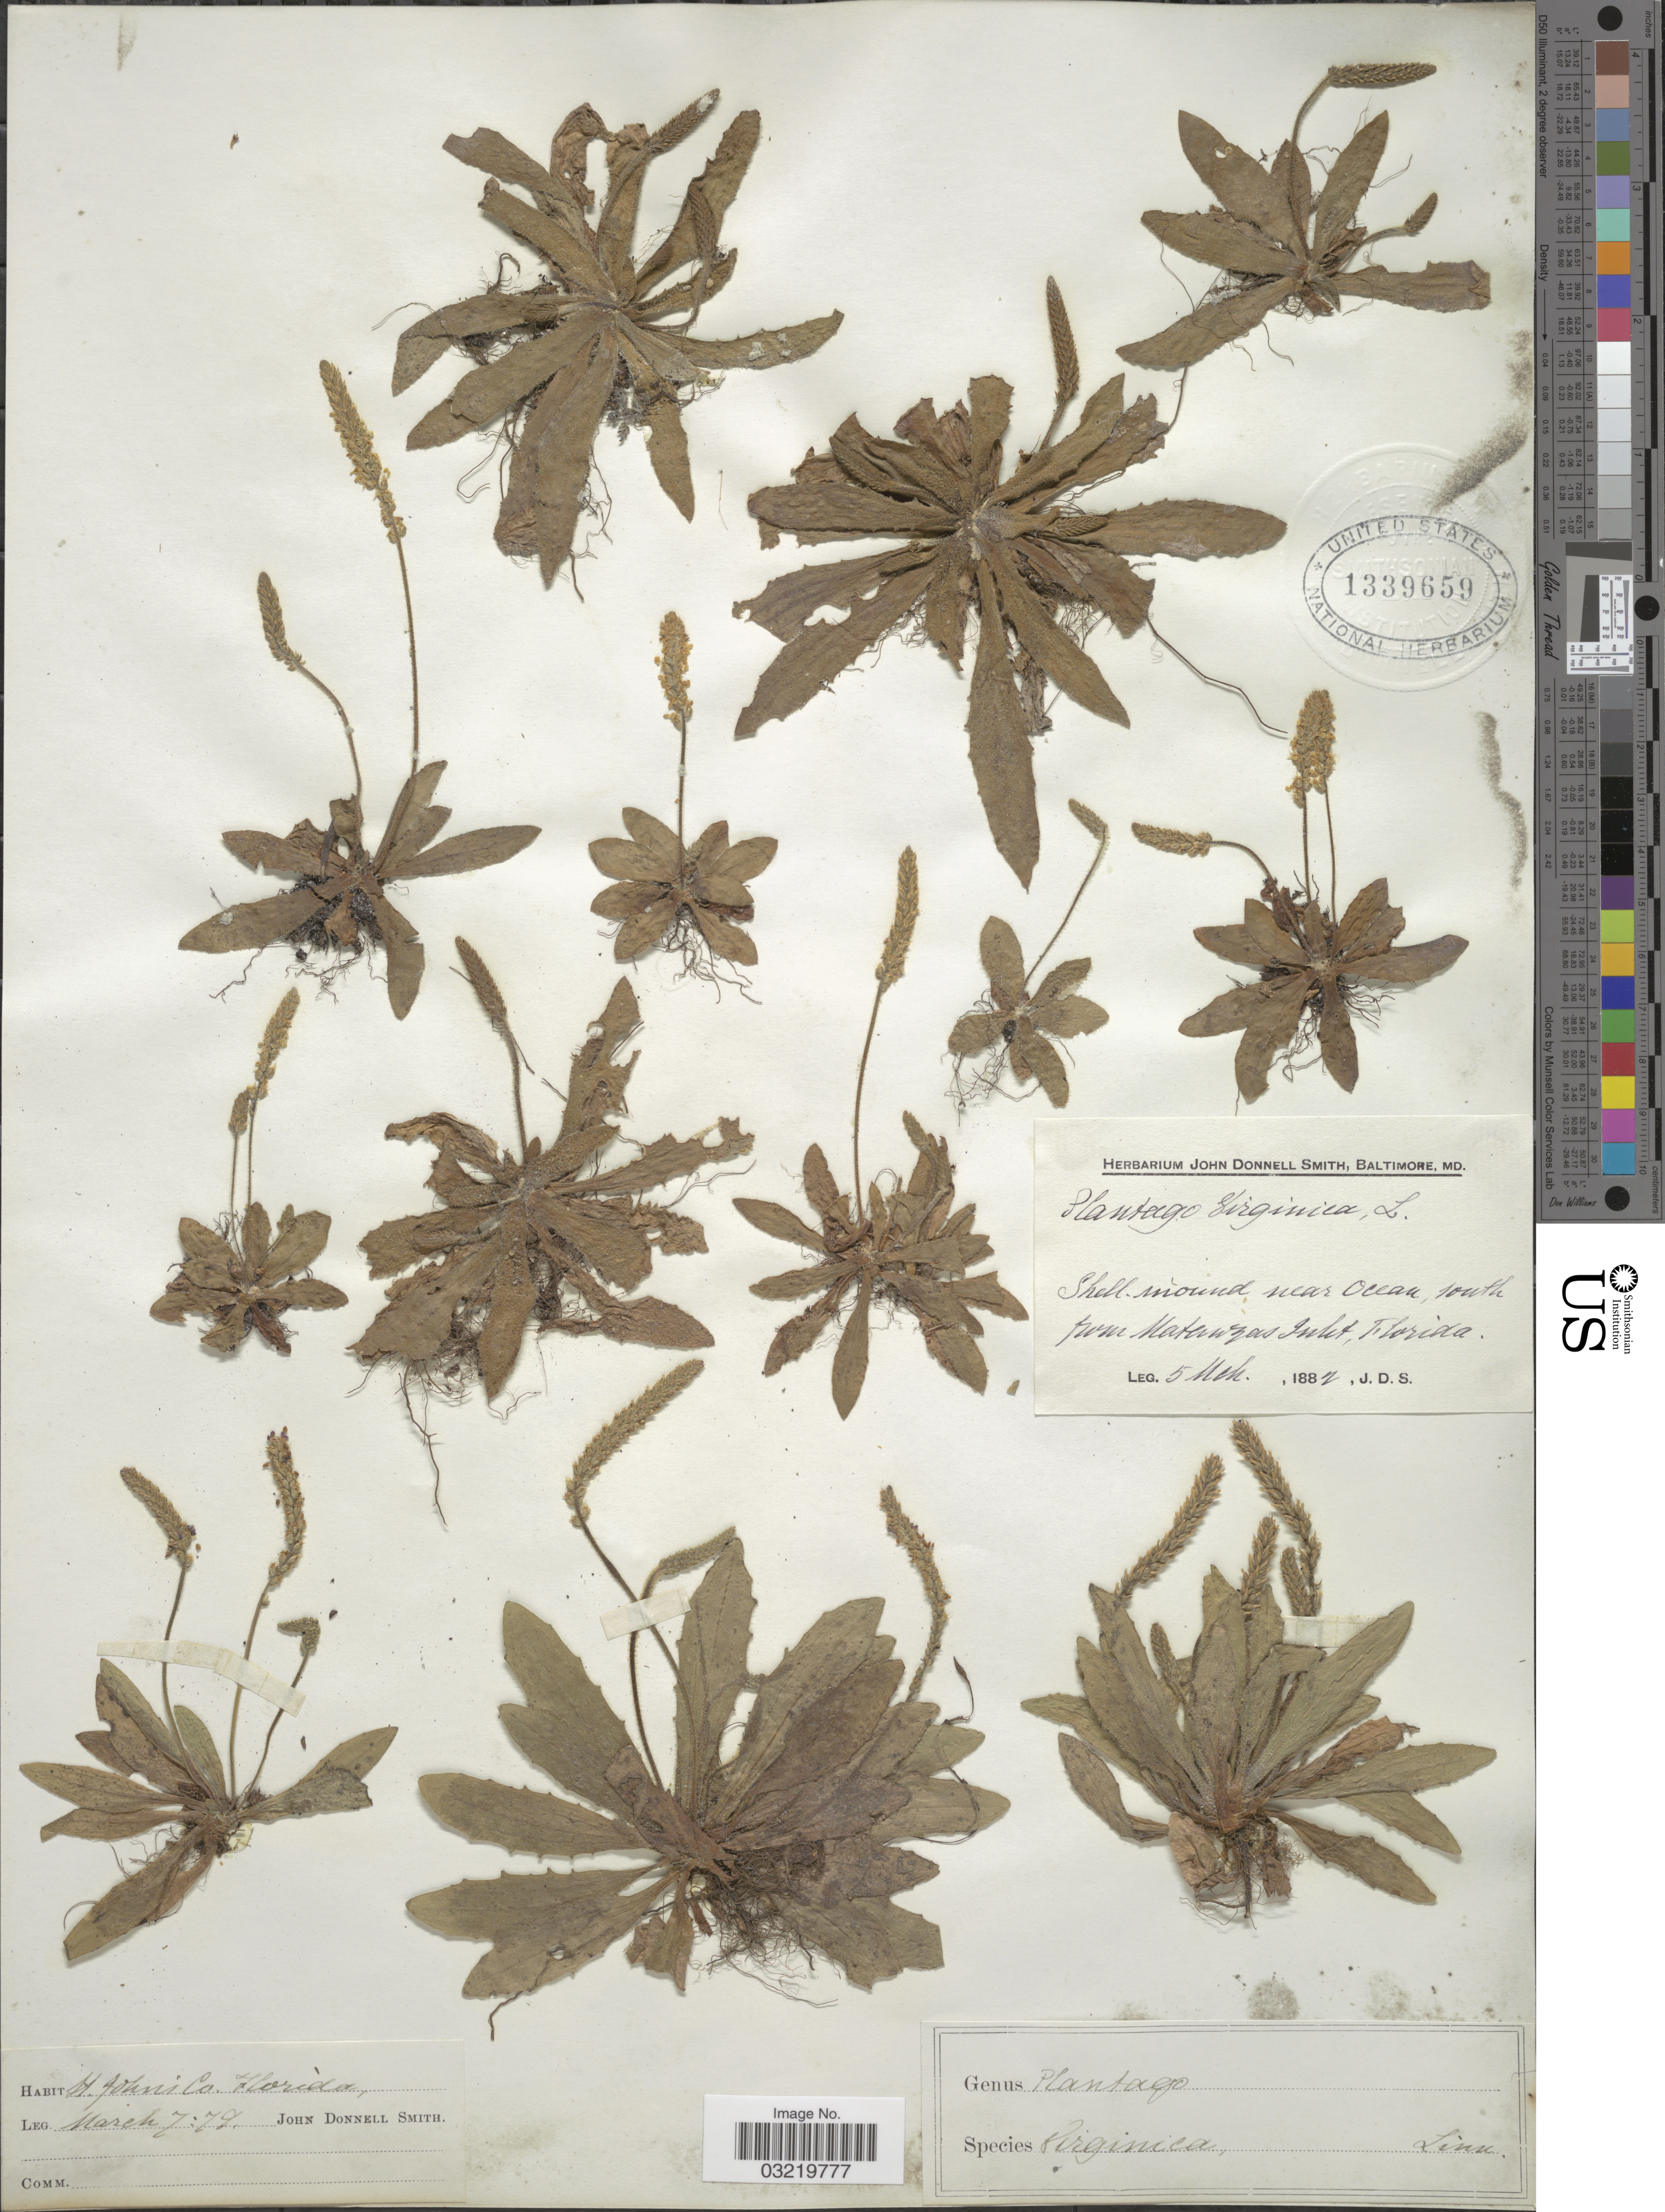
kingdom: Plantae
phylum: Tracheophyta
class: Magnoliopsida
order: Lamiales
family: Plantaginaceae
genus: Plantago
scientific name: Plantago virginica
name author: L.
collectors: J. Donnell Smith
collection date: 1882-03-05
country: United States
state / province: Florida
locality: Shell. mound near Ocean, south from Matanzas Inlet.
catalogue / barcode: US 1339659